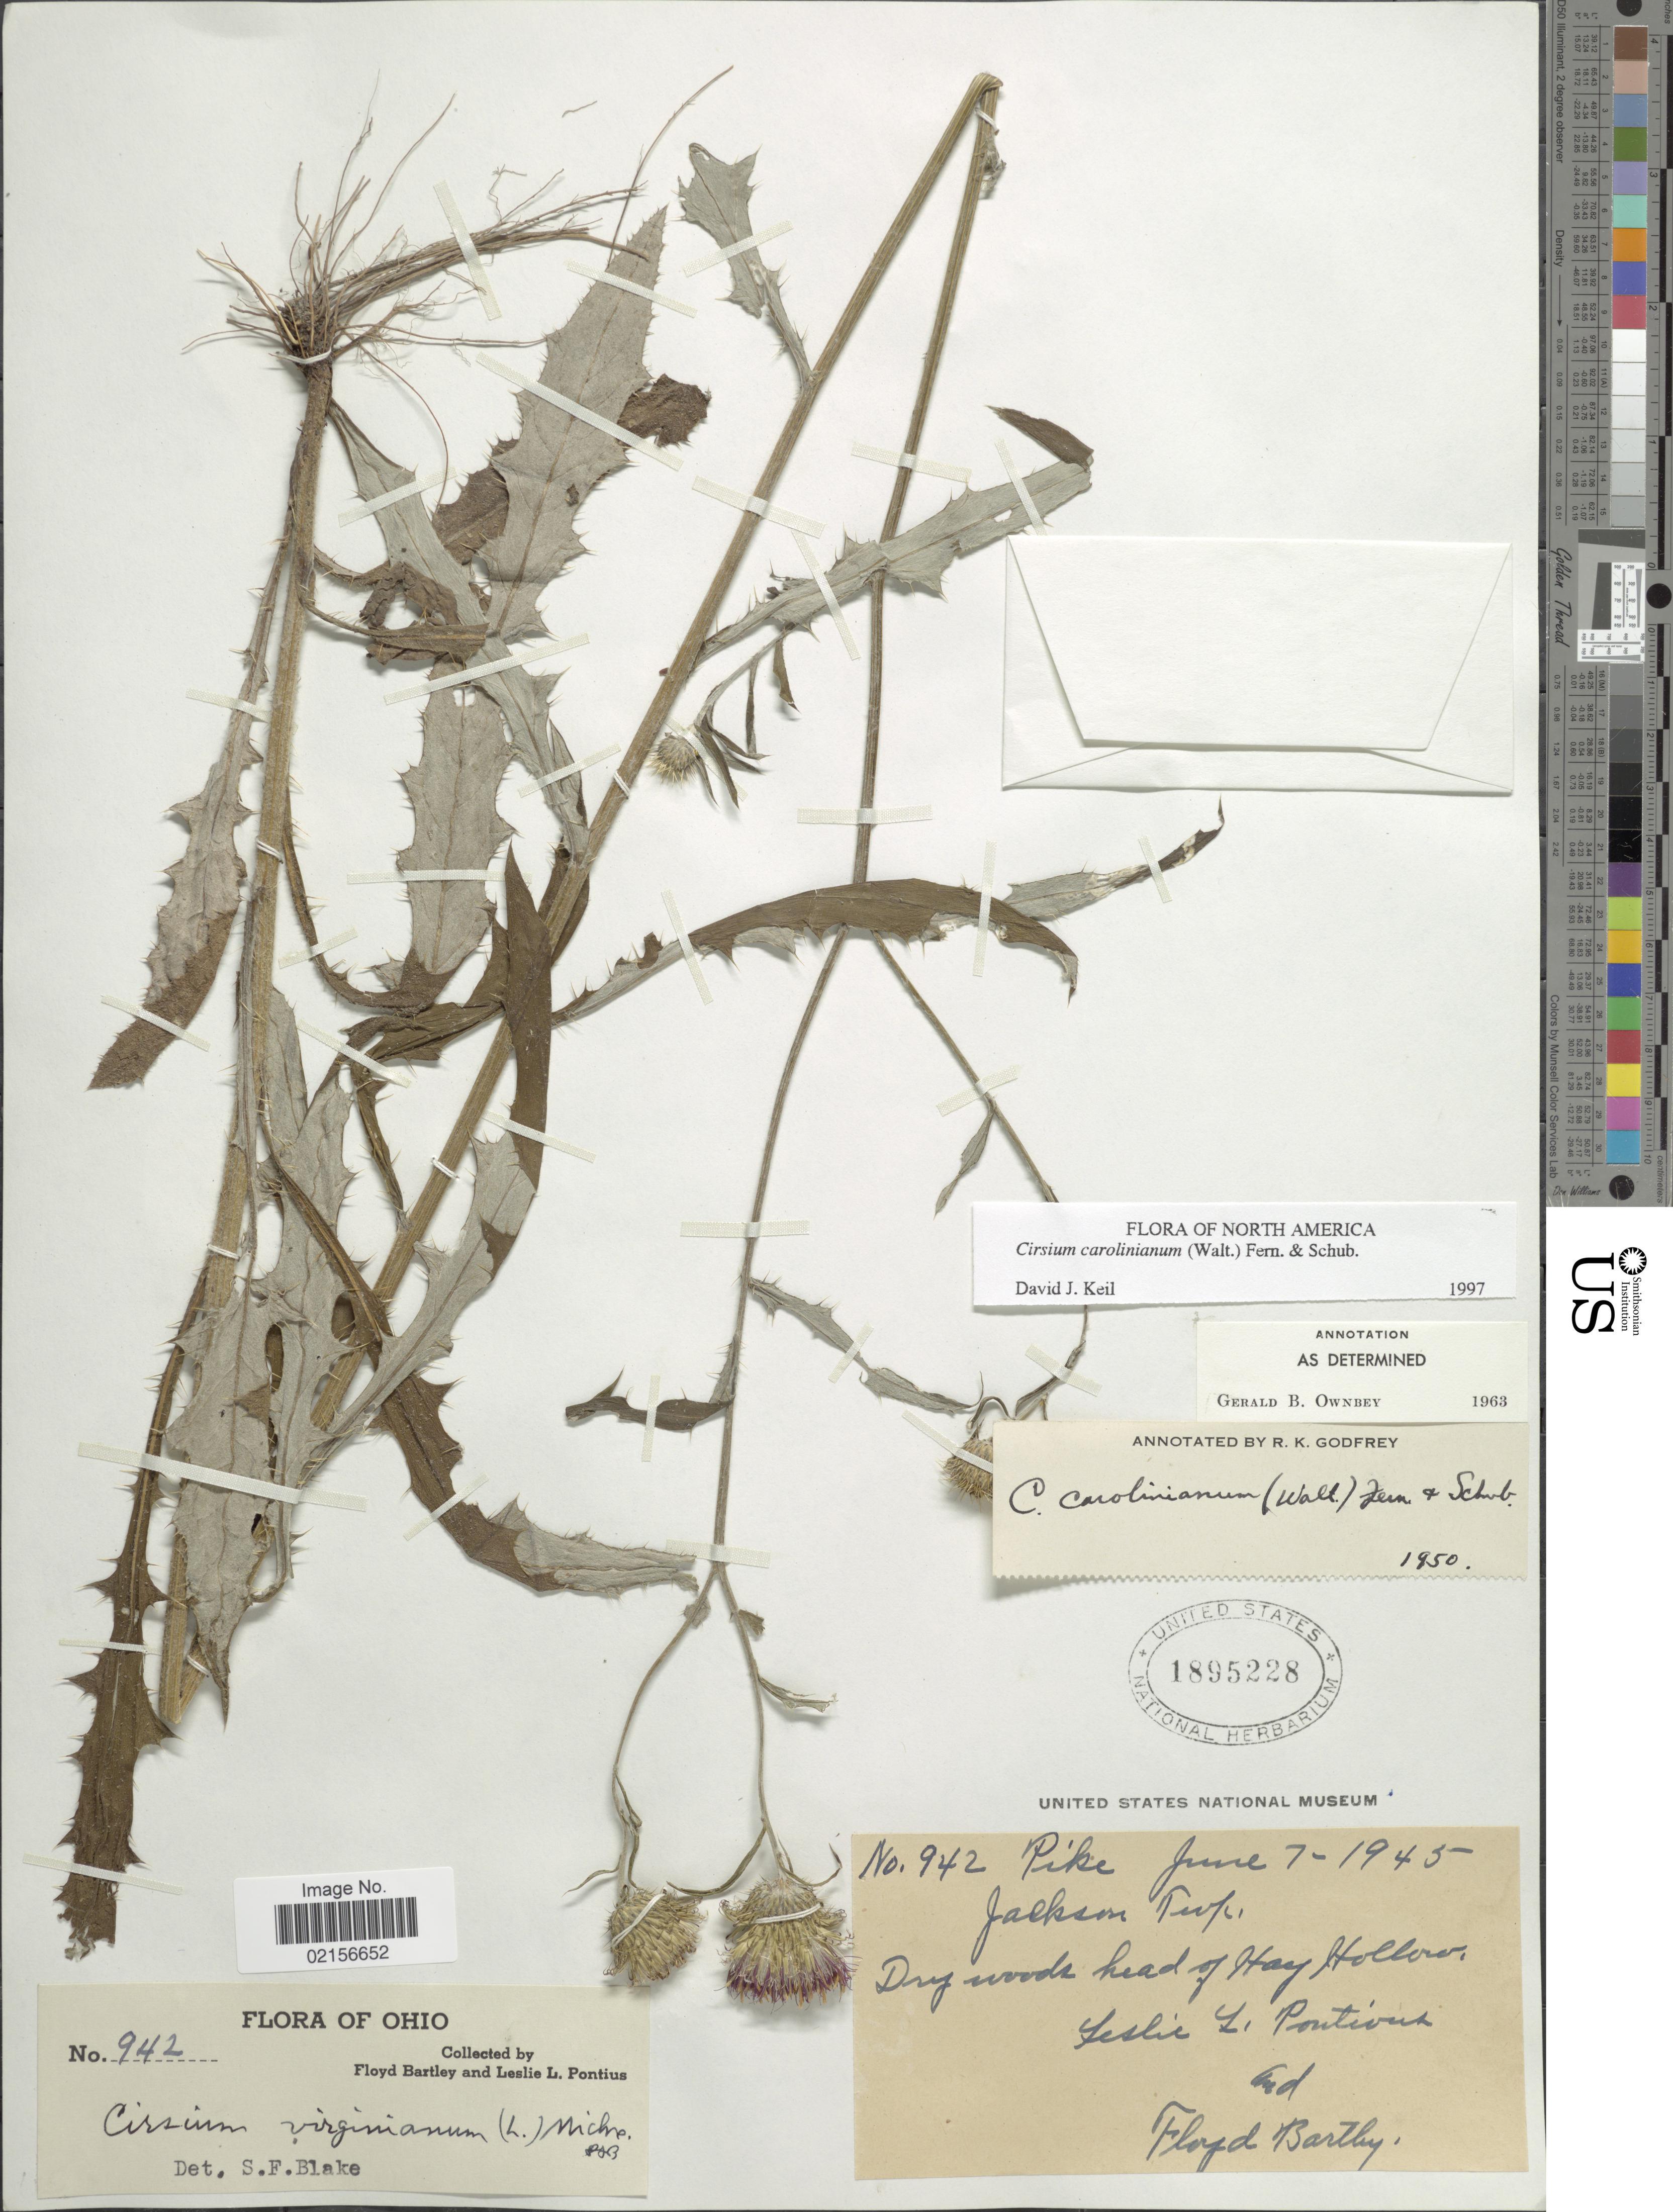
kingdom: Plantae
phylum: Tracheophyta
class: Magnoliopsida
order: Asterales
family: Asteraceae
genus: Cirsium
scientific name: Cirsium carolinianum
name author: (Walter) Fernald & Schub.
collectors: F. Bartley & L. Pontius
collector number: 942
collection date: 1945-06-07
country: United States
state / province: Ohio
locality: Pike, Jackson Twp, Dry woods head of Hay Hollow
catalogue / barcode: US 1895228